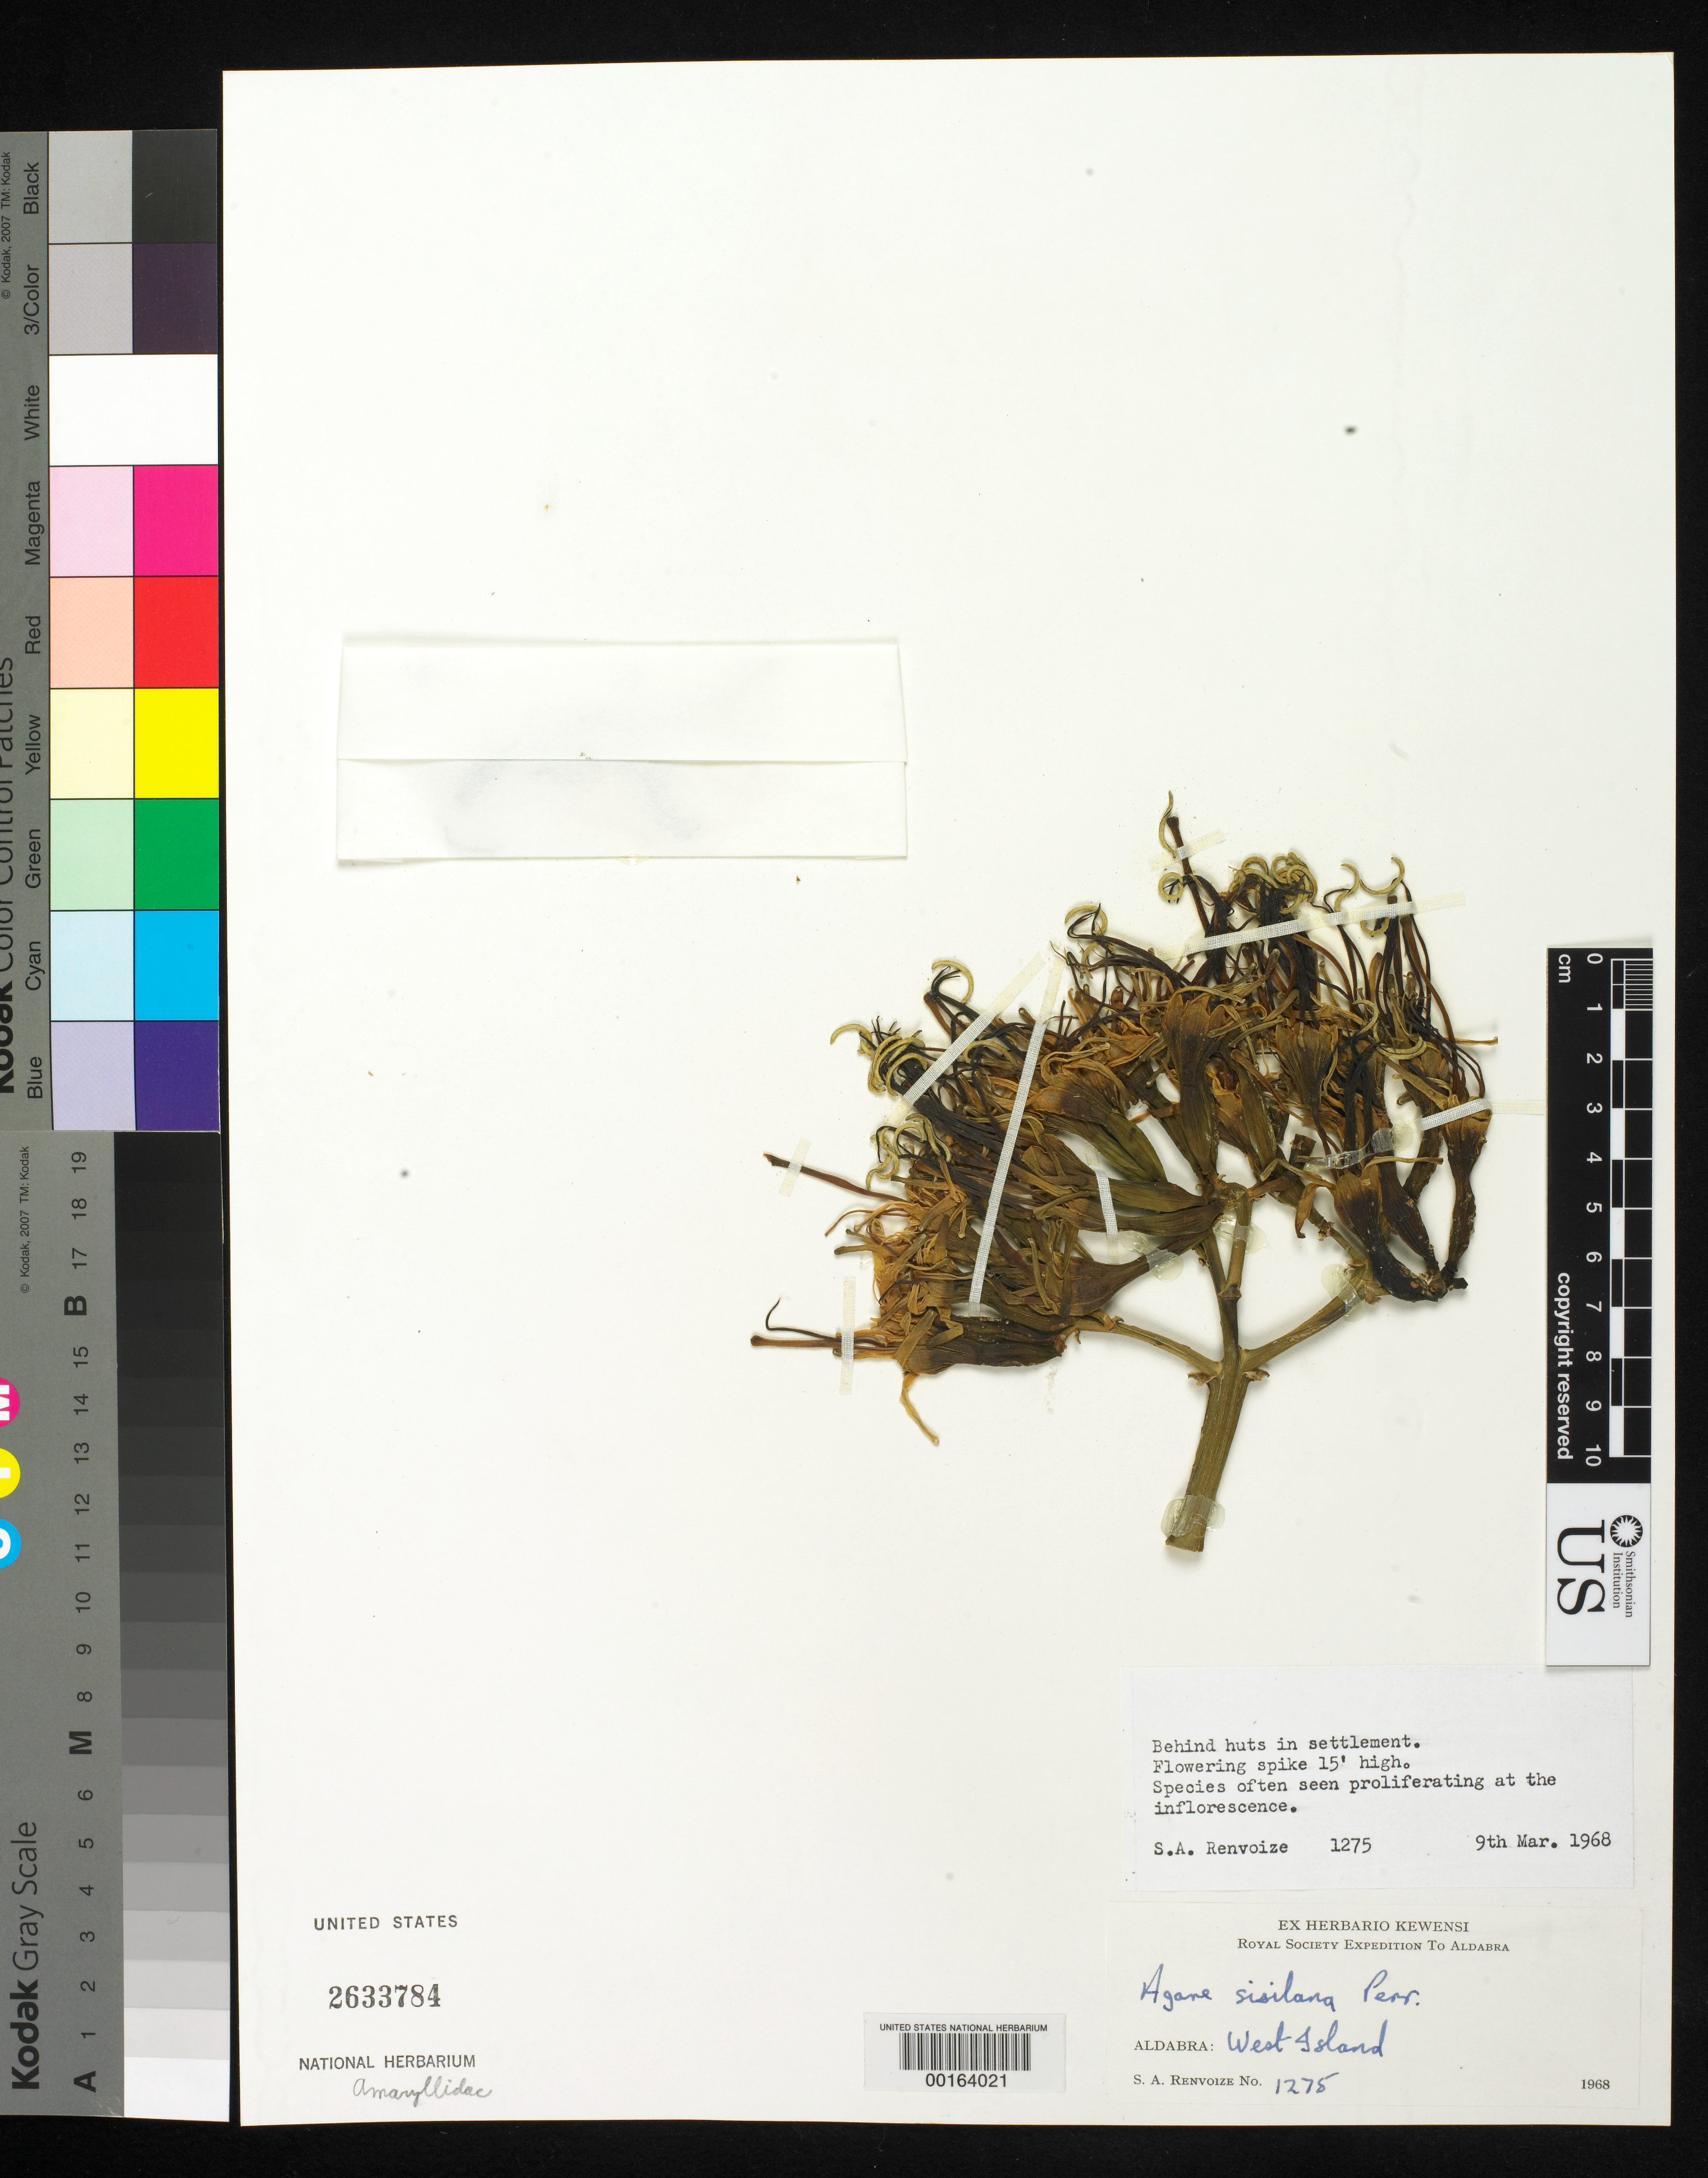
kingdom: Plantae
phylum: Tracheophyta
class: Liliopsida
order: Asparagales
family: Asparagaceae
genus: Agave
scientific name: Agave sisalana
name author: Perrine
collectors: S. A. Renvoize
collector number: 1275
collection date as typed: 09 Mar 1968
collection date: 1968-03-09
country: Seychelles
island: Aldabra Atoll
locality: West Islet, behind huts in settlement. [West Island is part of Aldabra Island (Atoll).]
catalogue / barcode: US 2633784